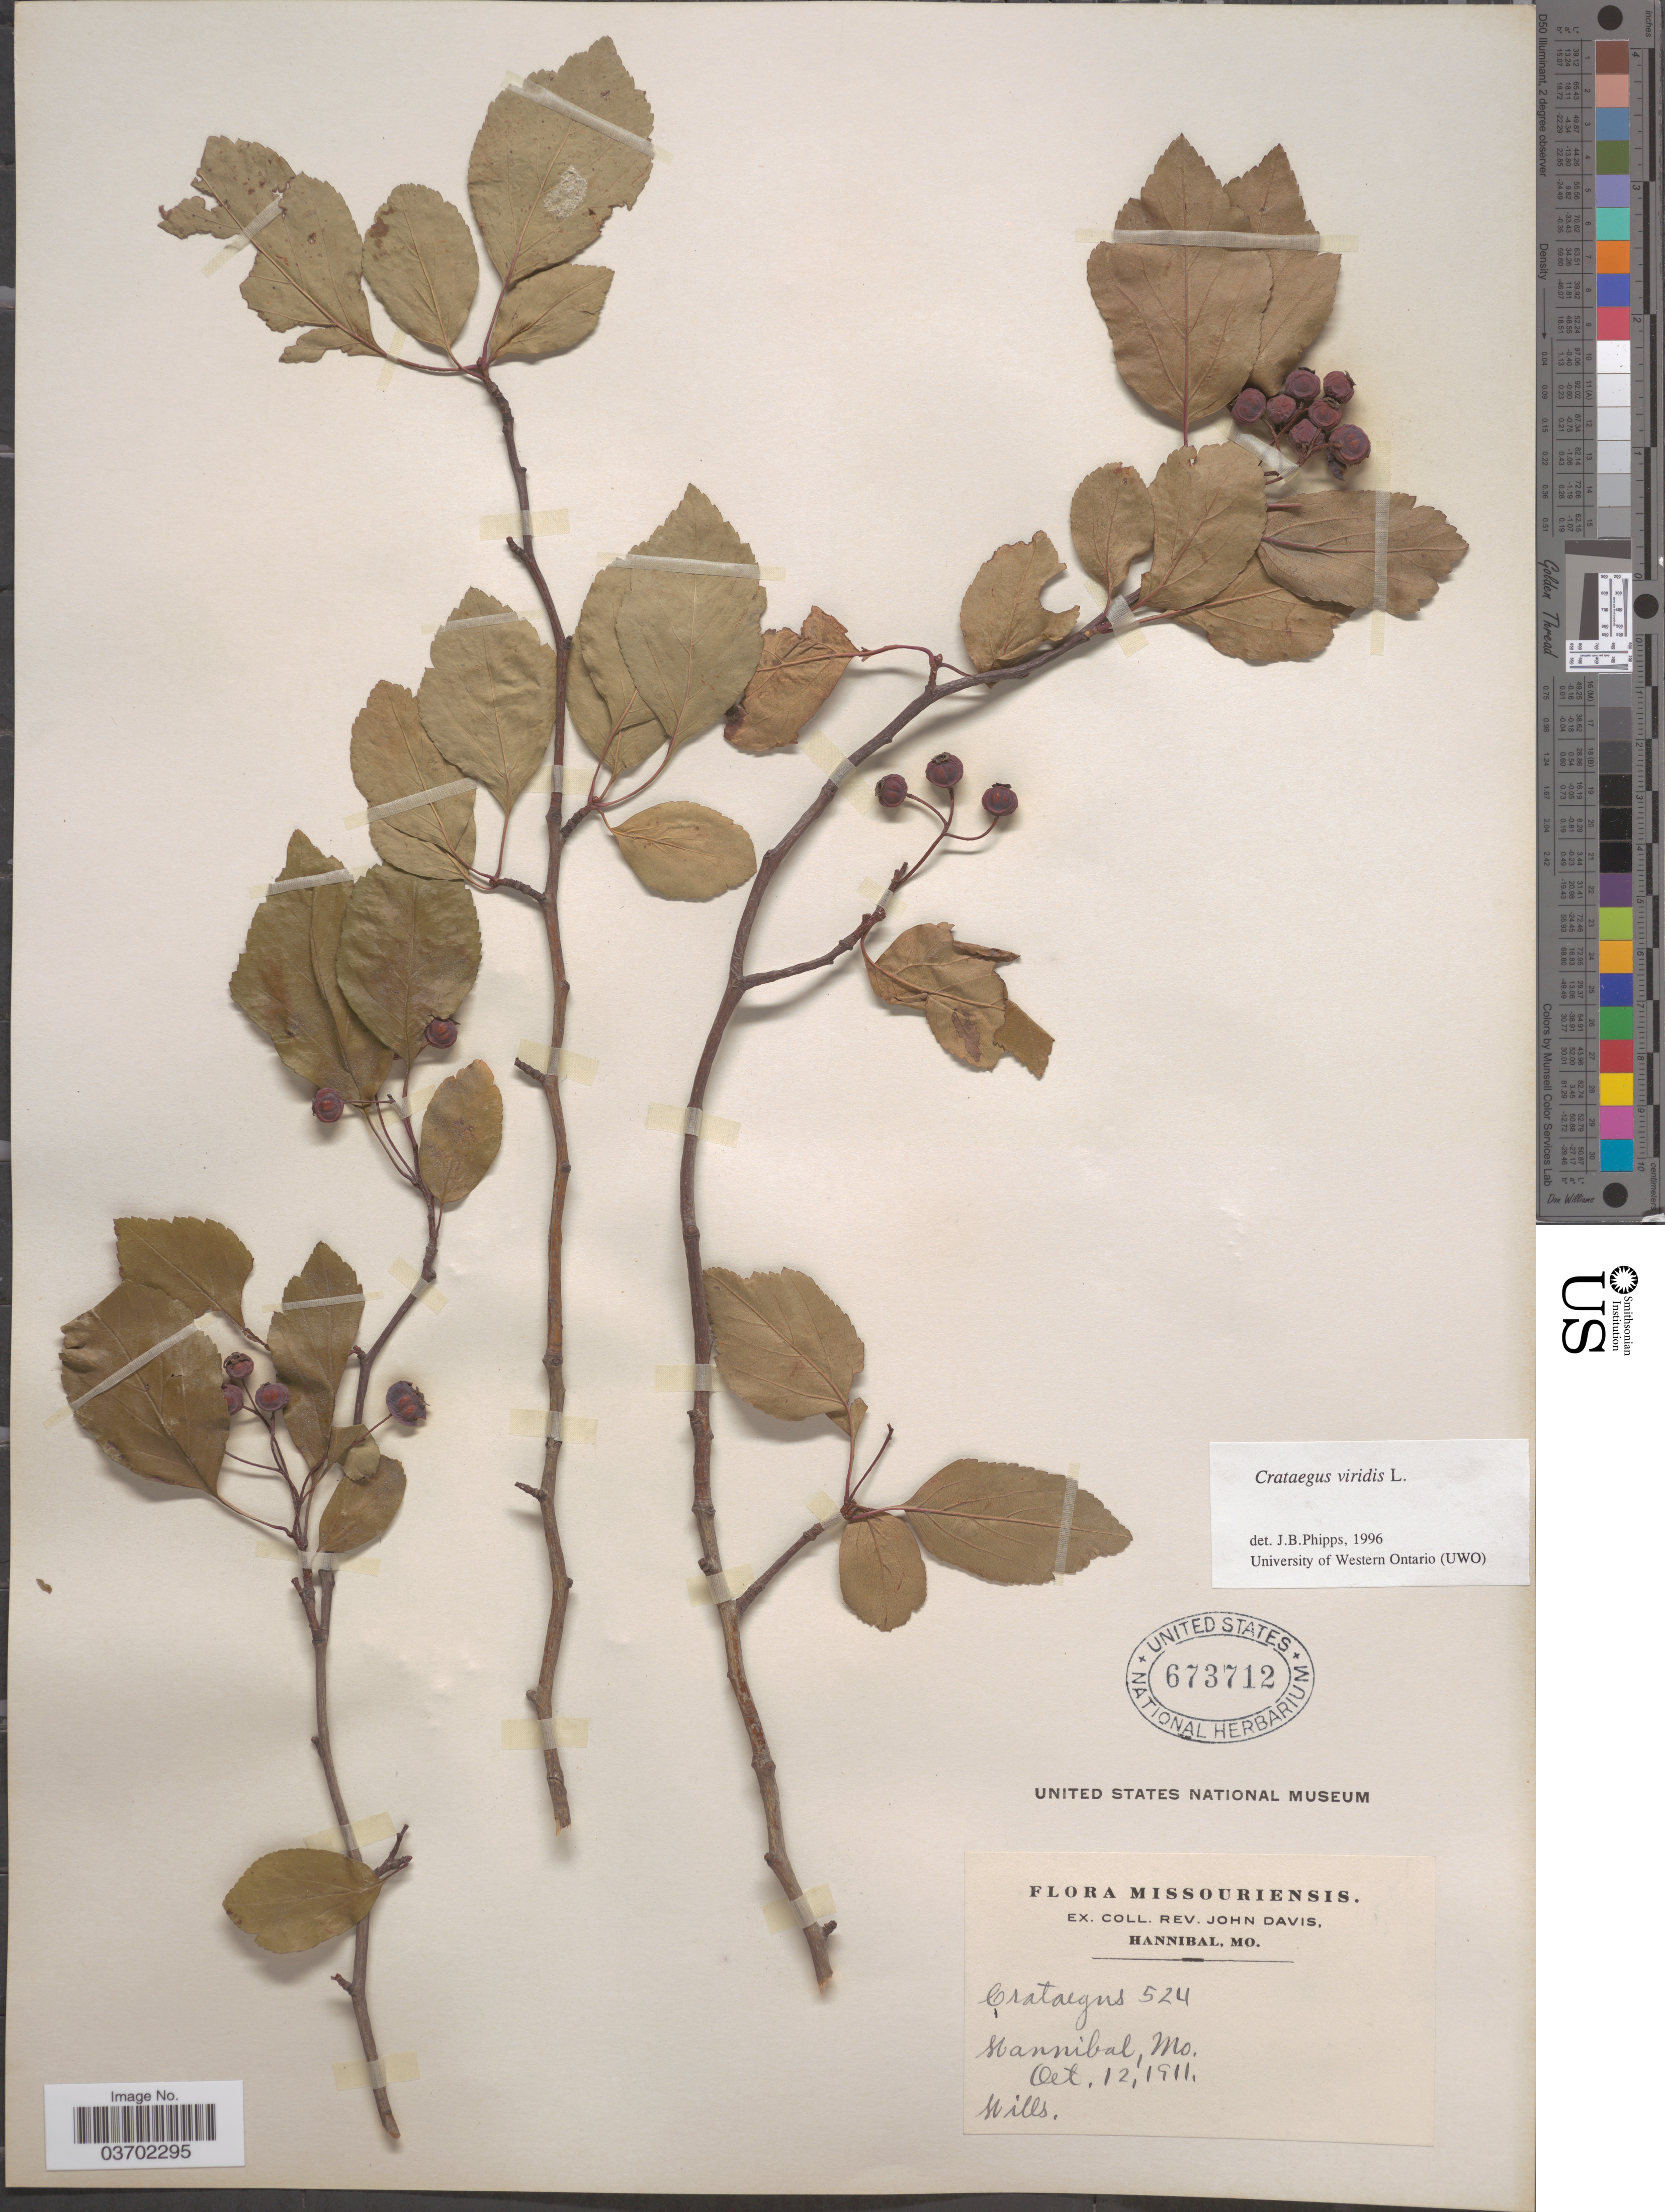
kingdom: Plantae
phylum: Tracheophyta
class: Magnoliopsida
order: Rosales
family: Rosaceae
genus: Crataegus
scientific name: Crataegus viridis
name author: L.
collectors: ex herb. Rev. John Davis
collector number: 524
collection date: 1911-10-12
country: United States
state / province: Missouri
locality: Hannibal.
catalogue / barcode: US 673712